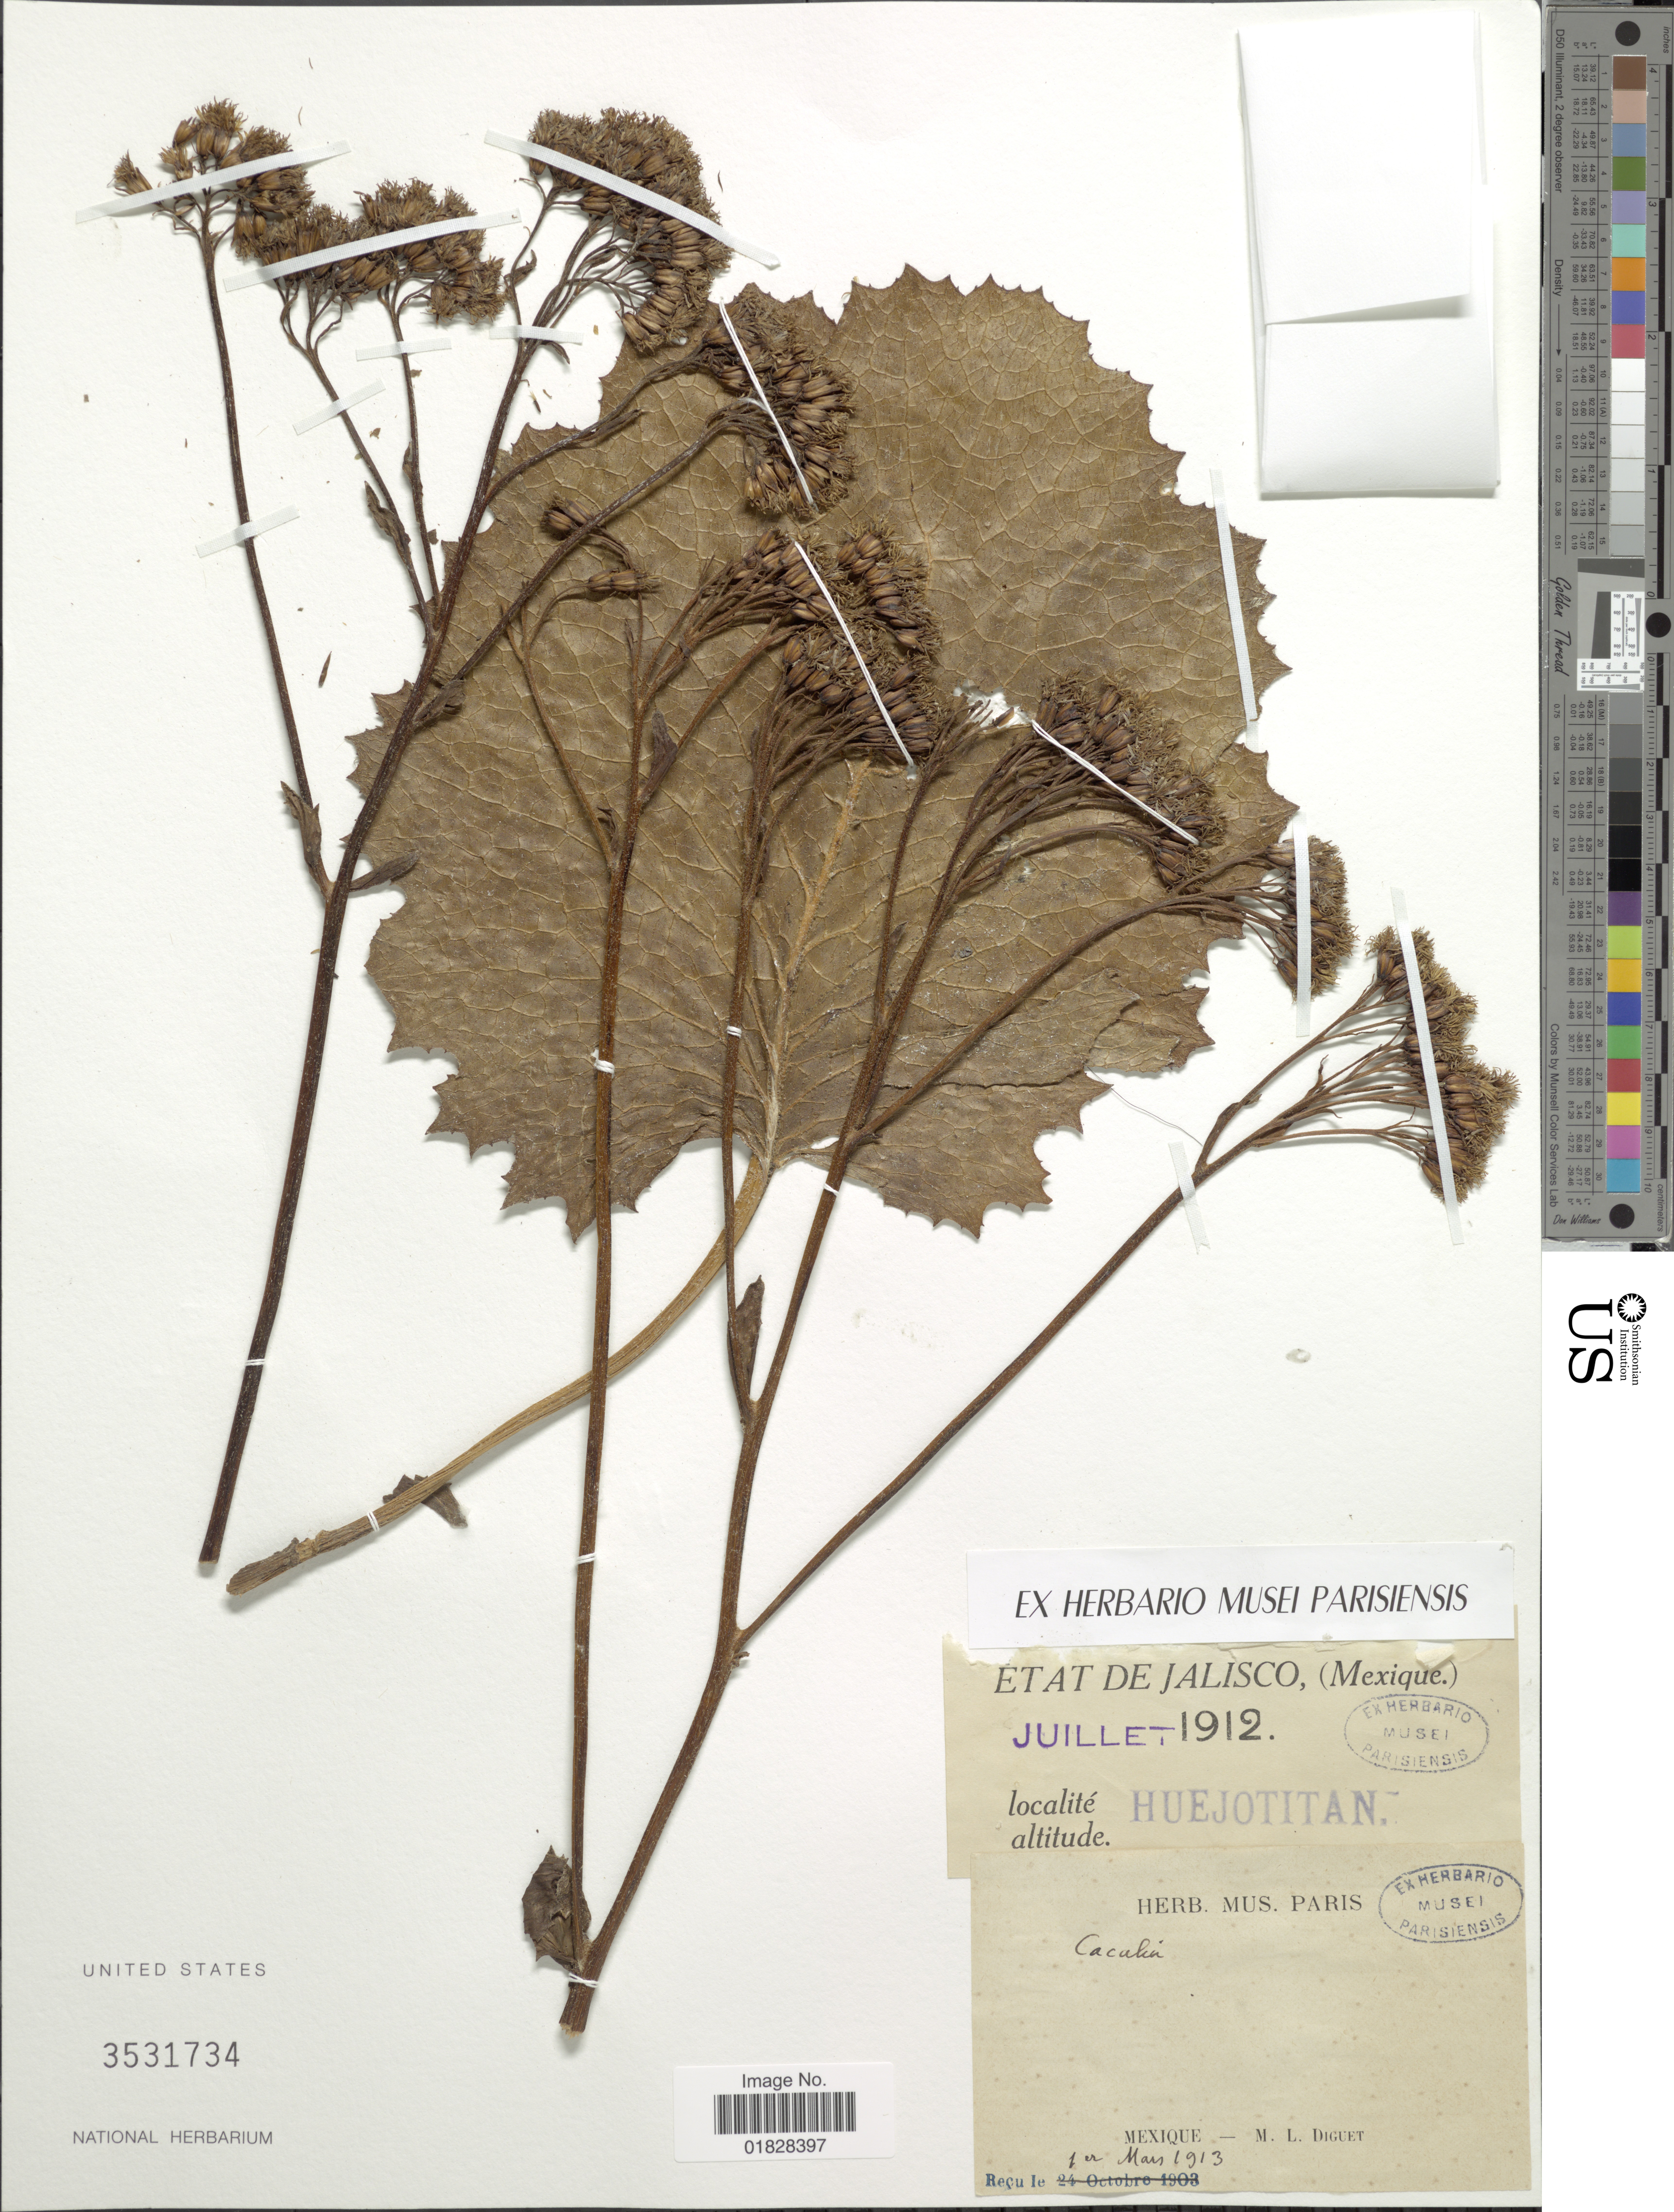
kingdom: Plantae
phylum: Tracheophyta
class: Magnoliopsida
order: Asterales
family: Asteraceae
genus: Psacalium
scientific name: Psacalium silphiifolium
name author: (Rob. & Greenm.) H. Rob. & Brettell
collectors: M. L. Diguet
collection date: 1913-03-01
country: Mexico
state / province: Jalisco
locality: Etat de Jalisco, (Mexique). Huejotitan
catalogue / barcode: US 3531734